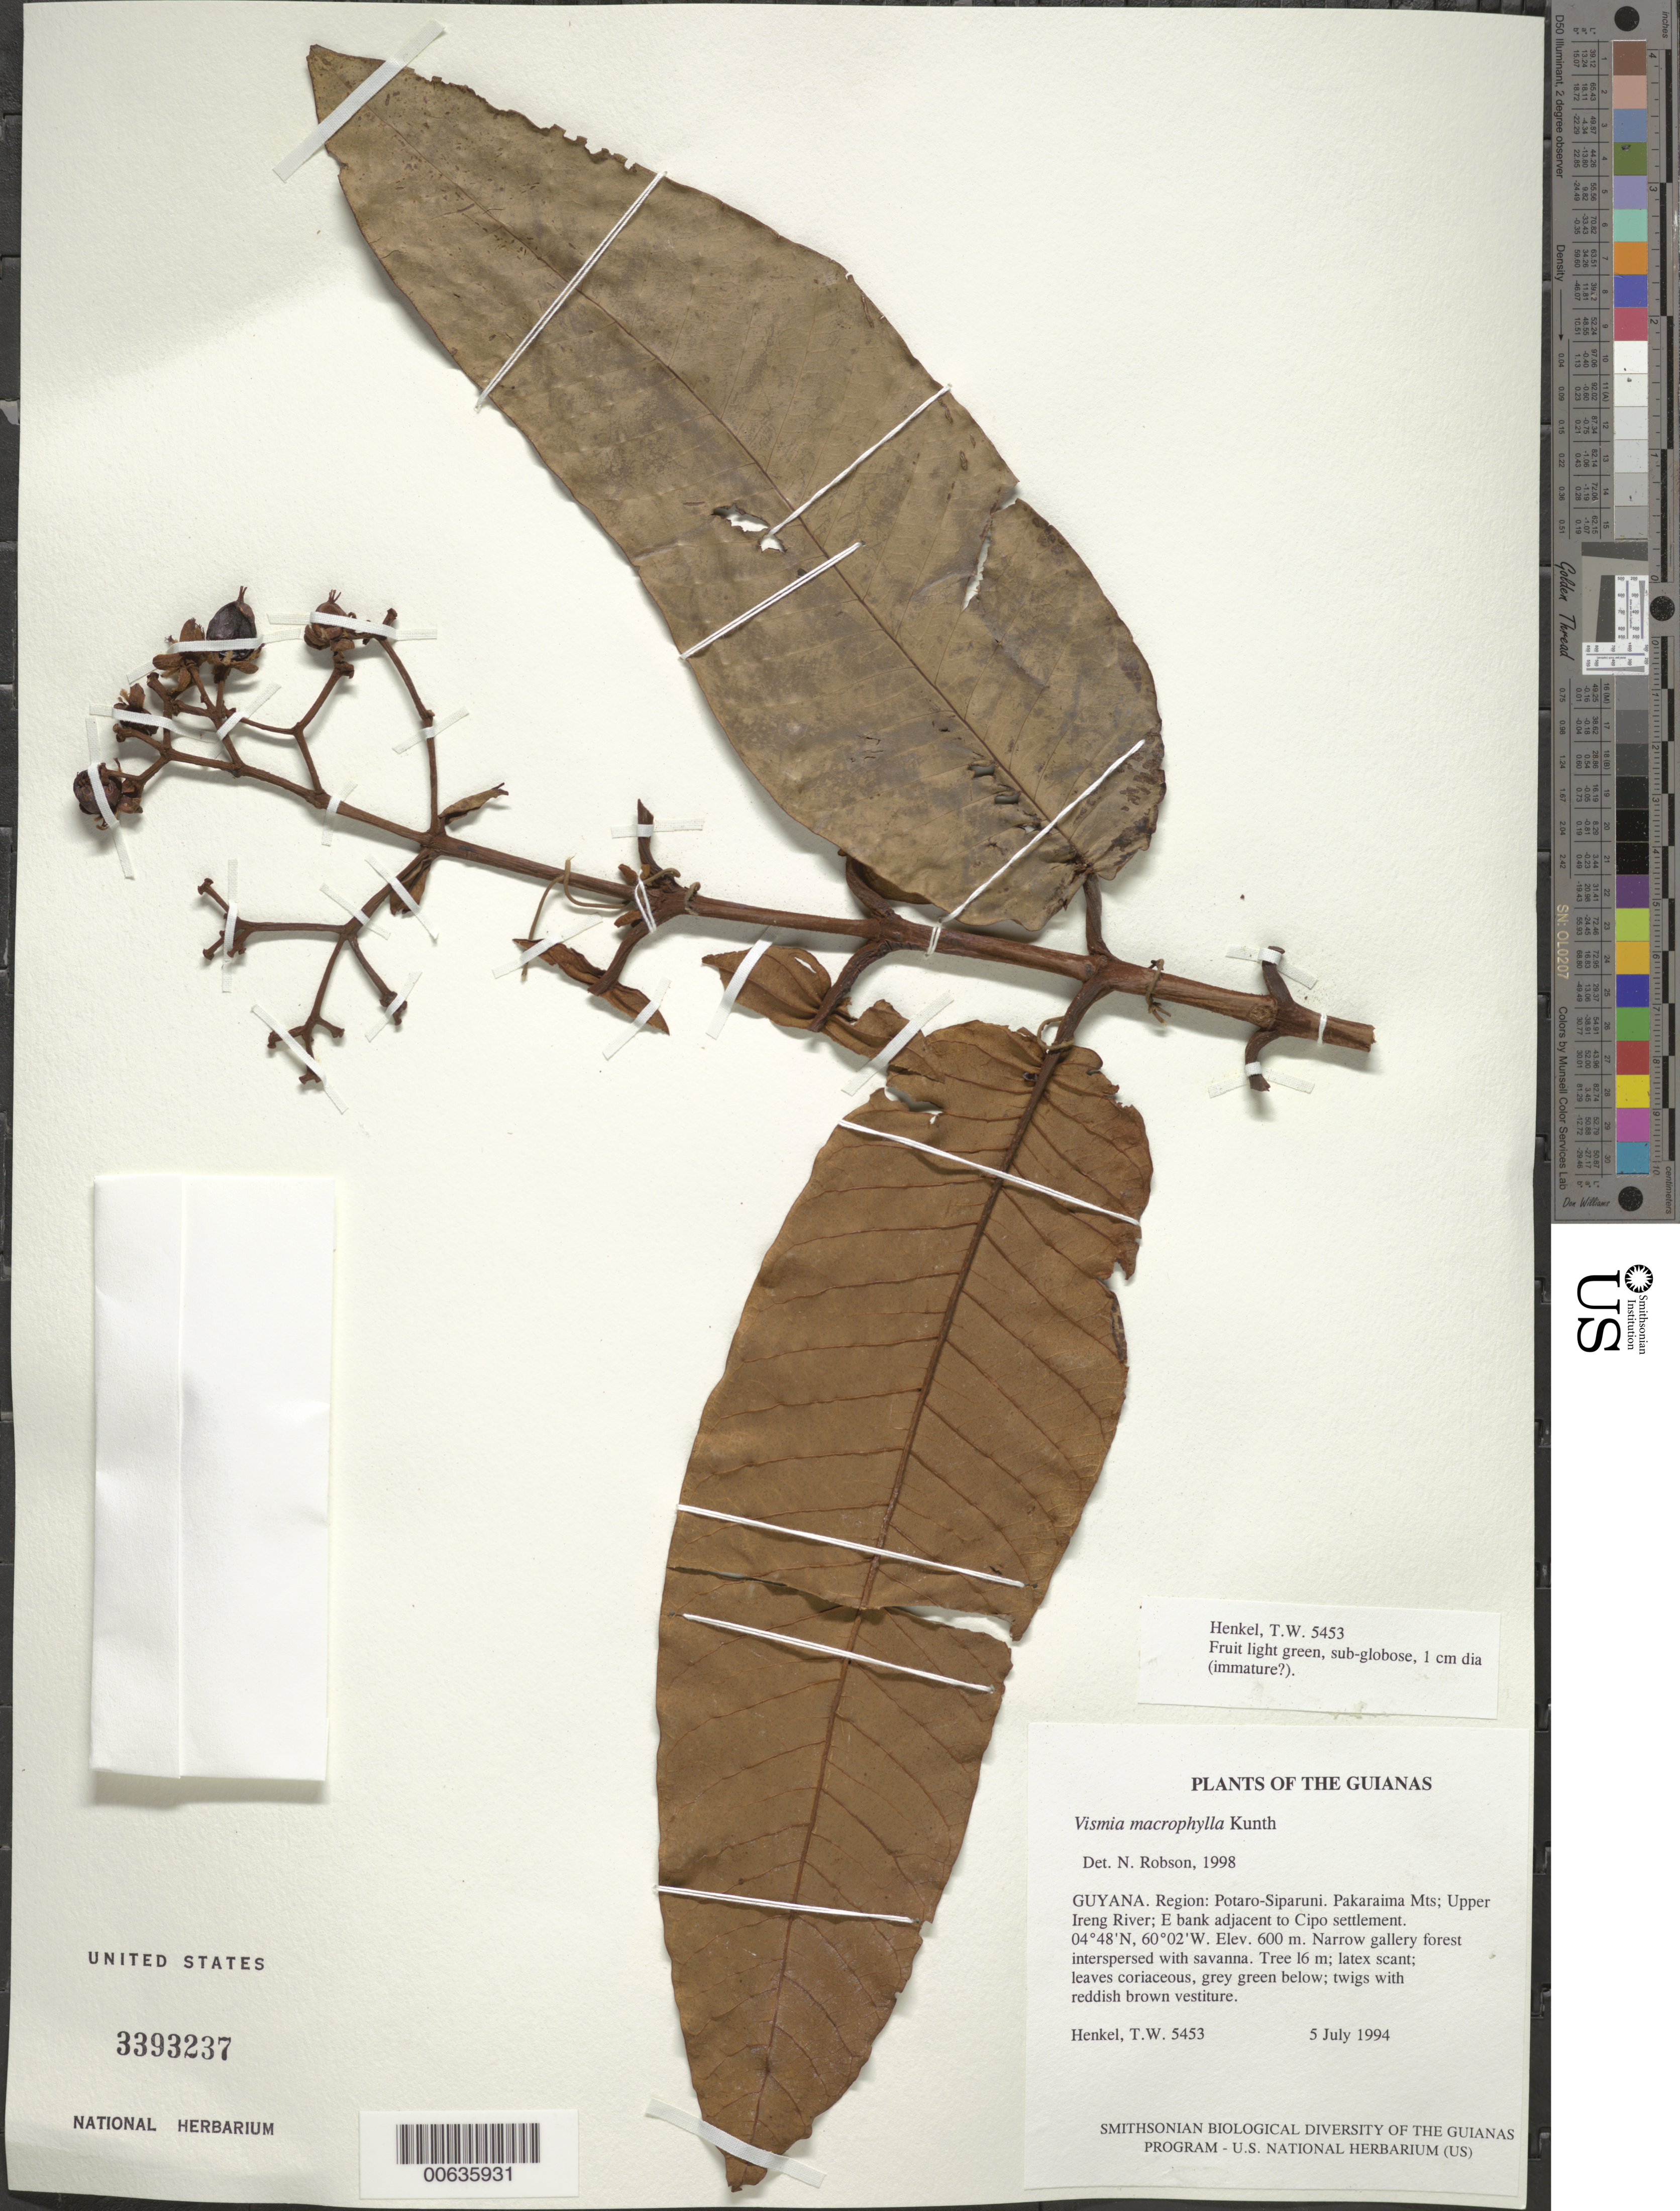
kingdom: Plantae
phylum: Tracheophyta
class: Magnoliopsida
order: Malpighiales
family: Hypericaceae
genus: Vismia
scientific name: Vismia macrophylla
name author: Kunth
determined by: Robson, Norman K. B.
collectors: T. Henkel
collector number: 5453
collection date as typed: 5 July 1994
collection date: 1994-07-05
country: Guyana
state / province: Potaro-Siparuni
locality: Pakaraima Mts; Upper Ireng River; E bank adjacent to Cipo settlement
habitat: Narrow gallery forest interspersed with savanna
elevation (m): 600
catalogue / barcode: US 3393237